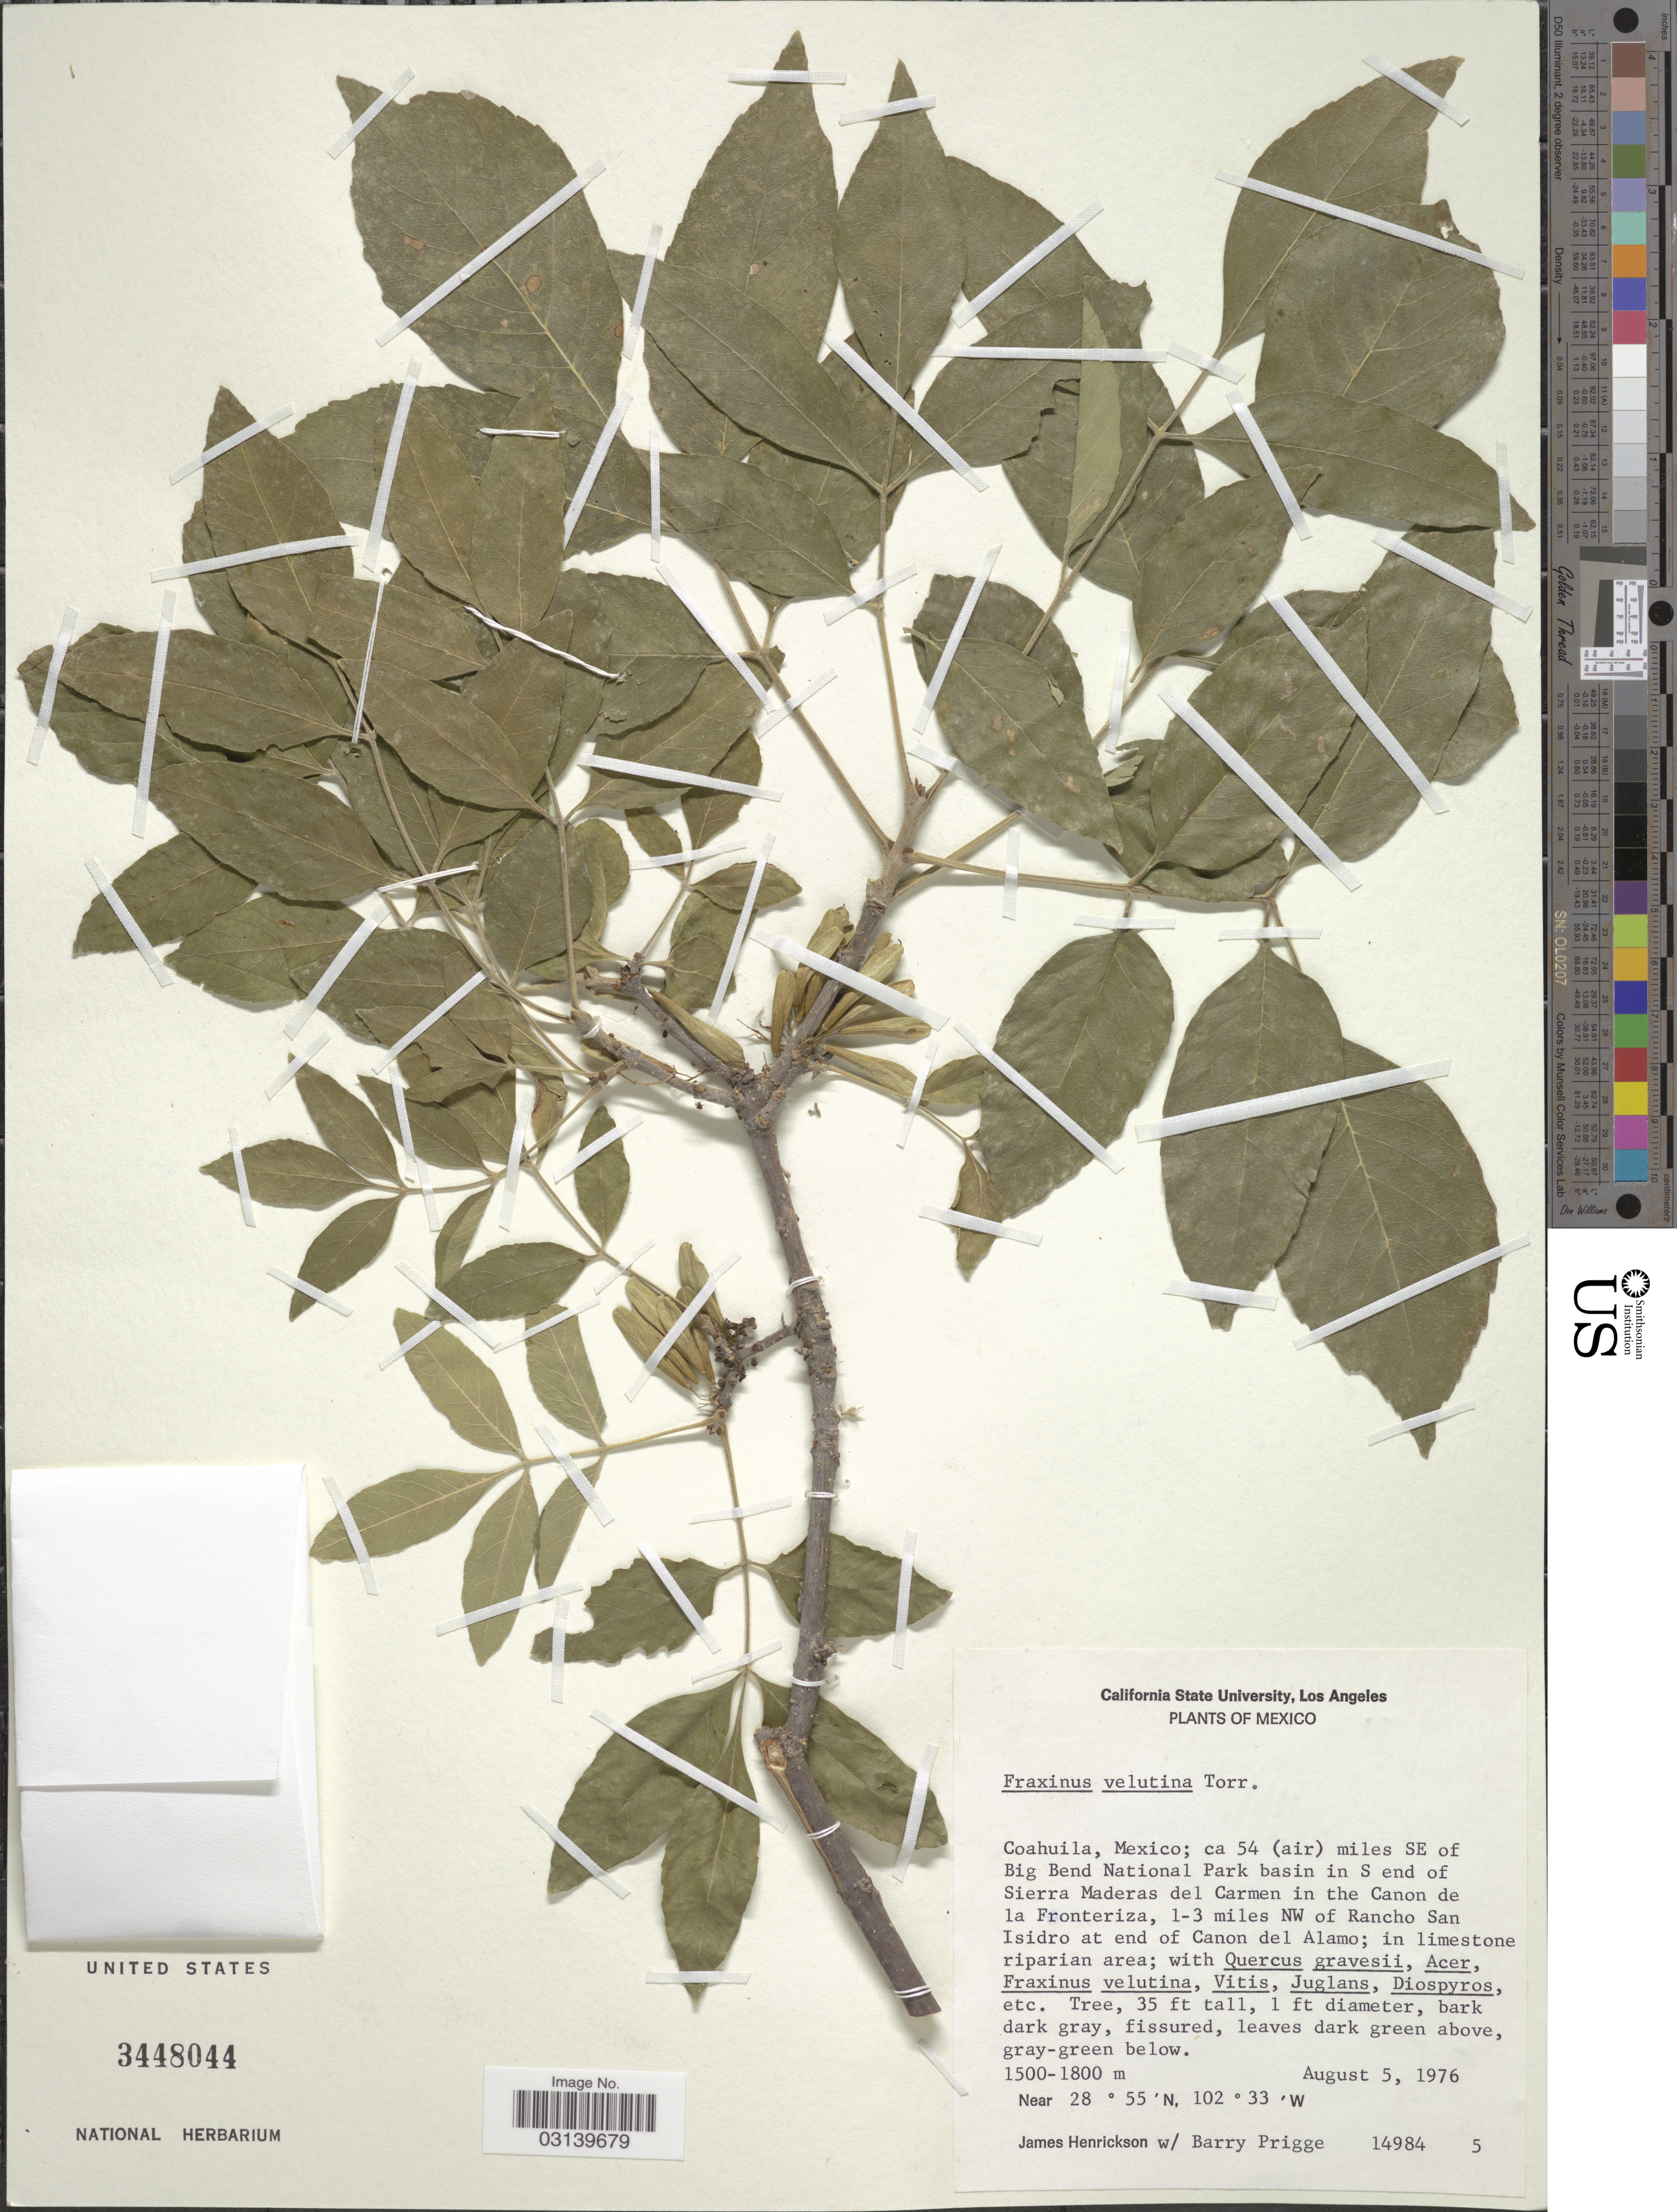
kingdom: Plantae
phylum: Tracheophyta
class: Magnoliopsida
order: Lamiales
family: Oleaceae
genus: Fraxinus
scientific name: Fraxinus velutina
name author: Torr.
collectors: J. Henrickson & B. Prigge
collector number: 14984/ 5?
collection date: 1976-08-05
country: Mexico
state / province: Coahuila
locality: Ca 54 (air) miles SE of Big Bend National Park basin in S end of Sierra Maderas del Carmen in the Canon de la Fronteriza, 1-3 miles NW of Rancho San Isidro at end of Canon del Alamo.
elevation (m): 1500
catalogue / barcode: US 3448044